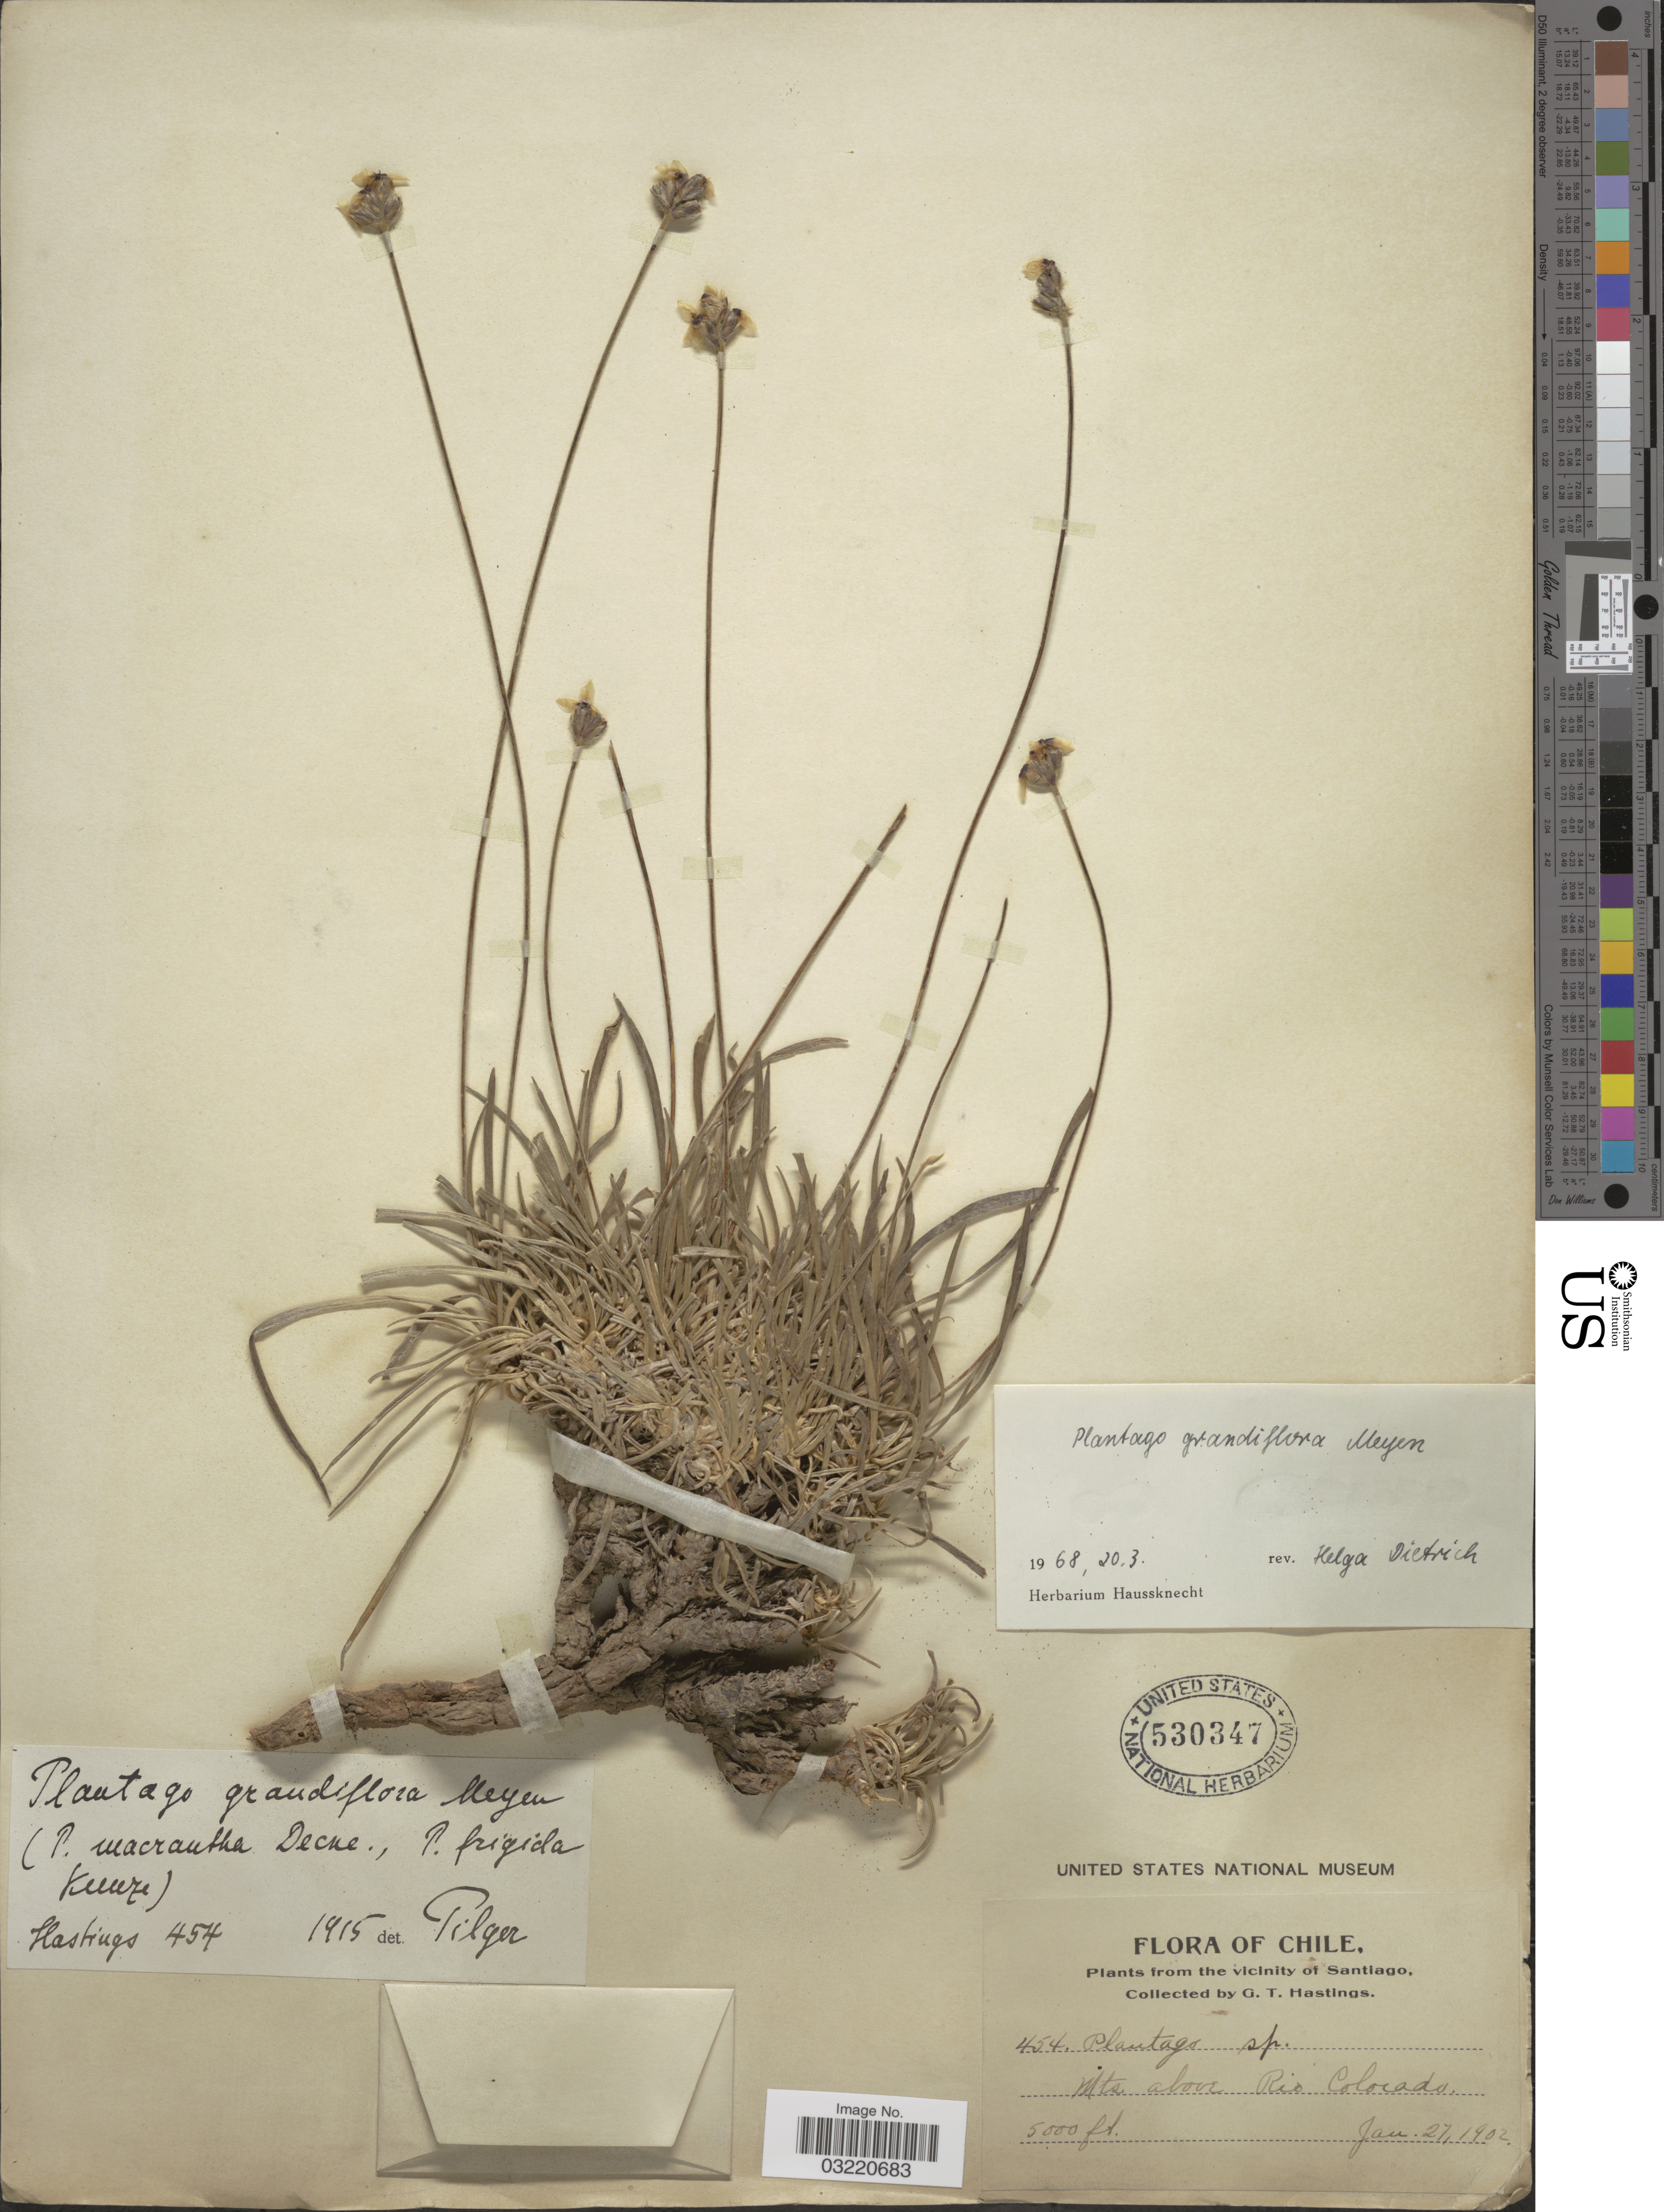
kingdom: Plantae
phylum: Tracheophyta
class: Magnoliopsida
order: Lamiales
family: Plantaginaceae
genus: Plantago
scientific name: Plantago grandiflora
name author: Meyen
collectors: G. Hastings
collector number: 454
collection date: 1902-01-27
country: Chile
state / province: Región Metropolitana (RM)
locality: Vicinity of Santiago. Mts. above Rio Colorado.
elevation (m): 1524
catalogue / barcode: US 530347